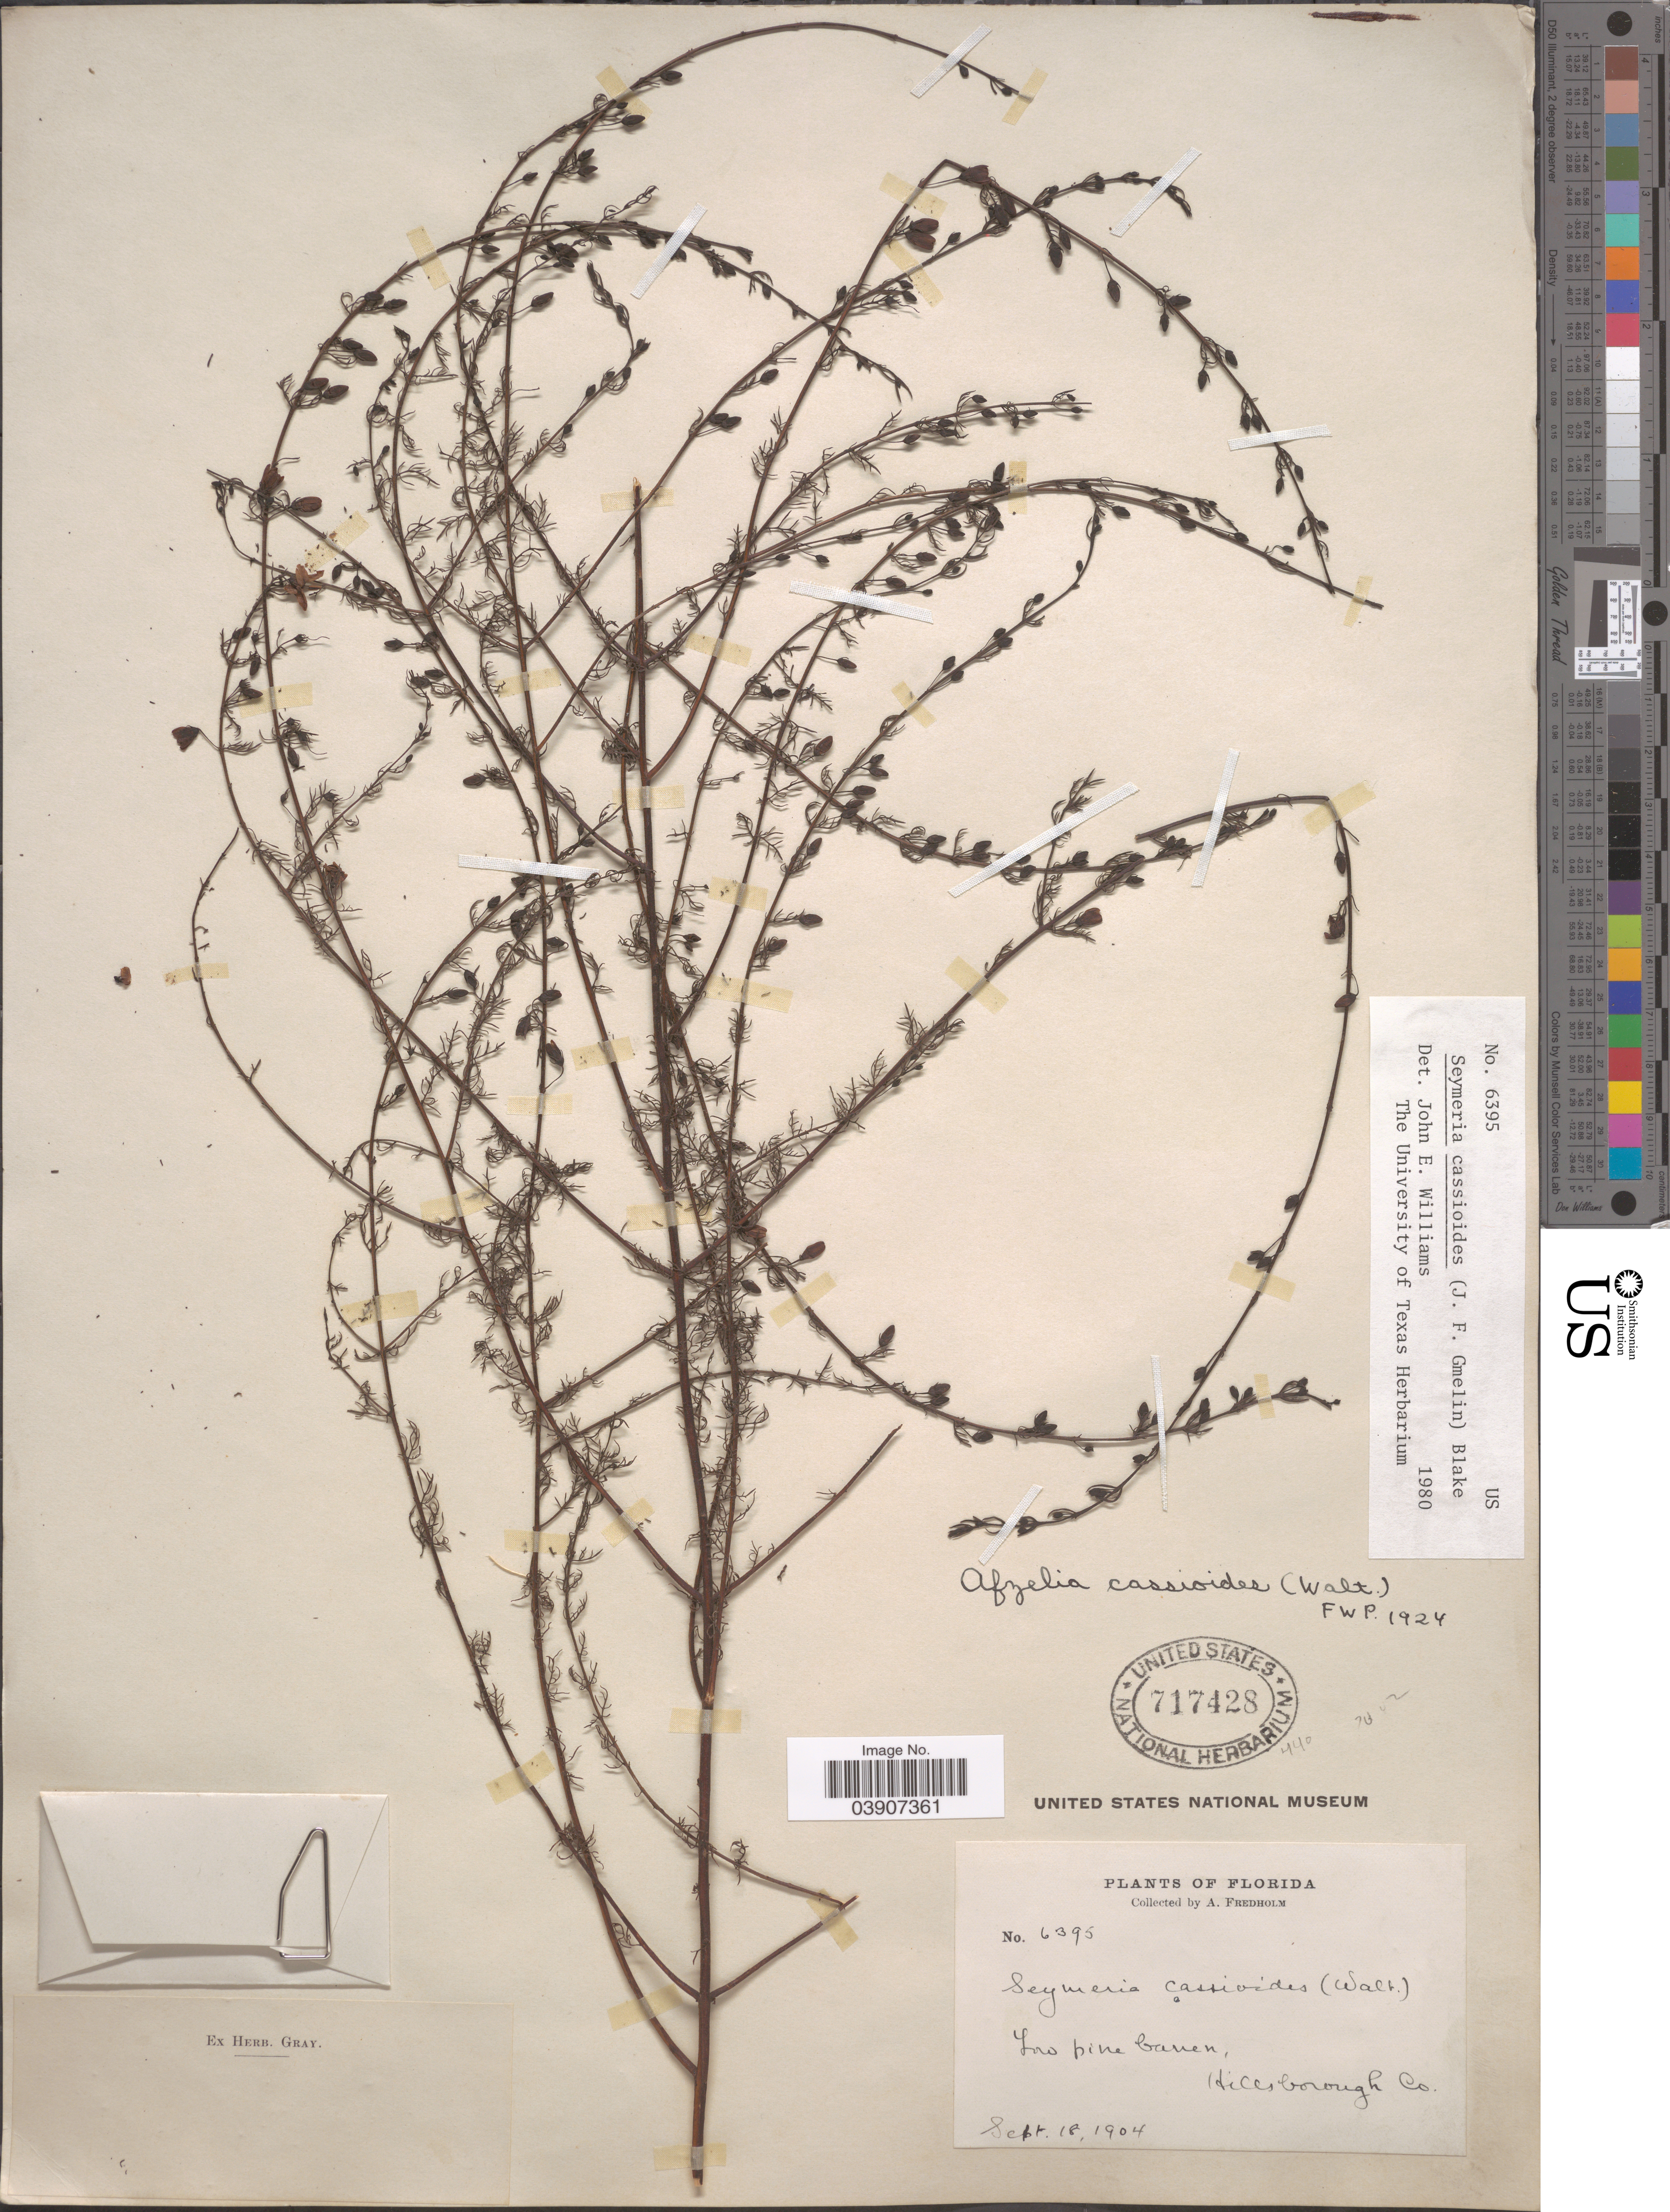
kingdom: Plantae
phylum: Tracheophyta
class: Magnoliopsida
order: Lamiales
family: Orobanchaceae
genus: Seymeria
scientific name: Seymeria cassioides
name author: (J.F. Gmel.) S.F. Blake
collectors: A. Fredholm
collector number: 6395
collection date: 1904-09-18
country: United States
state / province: Florida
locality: Hillsborough Co.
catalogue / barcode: US 717428